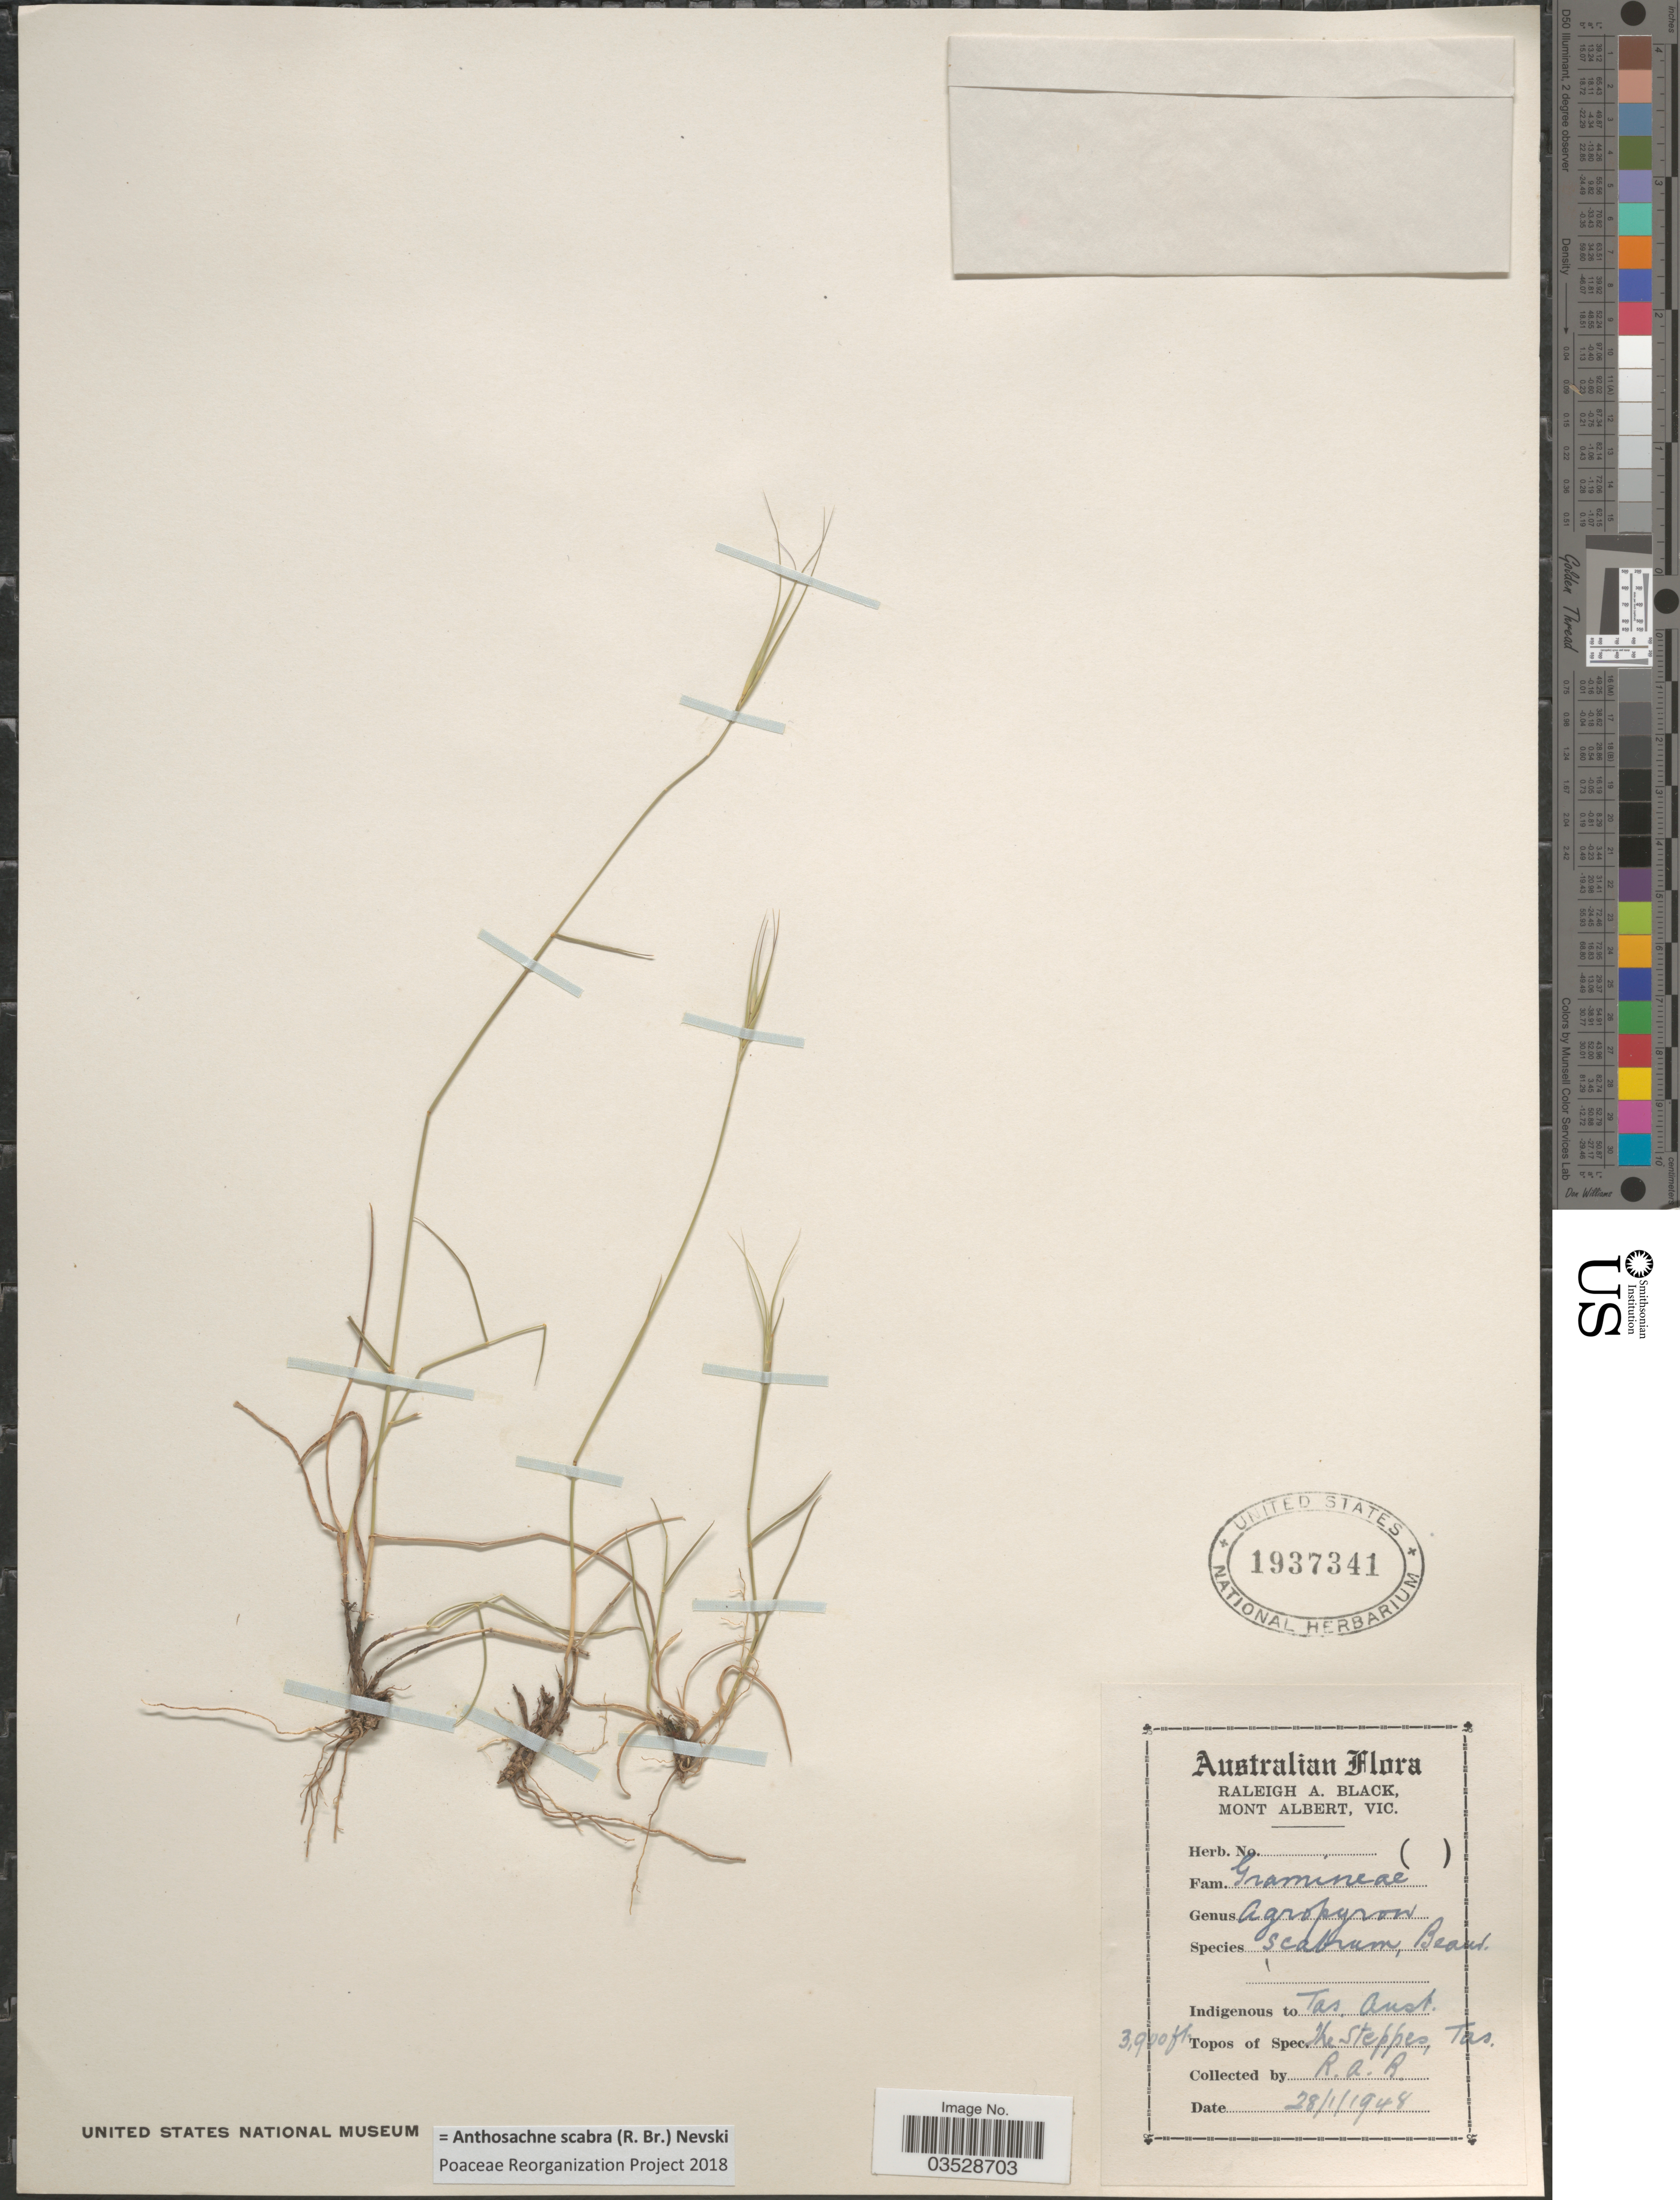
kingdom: Plantae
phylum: Tracheophyta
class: Liliopsida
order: Poales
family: Poaceae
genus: Anthosachne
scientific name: Anthosachne scabra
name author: (R. Br.) Nevski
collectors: R. A. Black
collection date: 1948-01-28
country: Australia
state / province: Tasmania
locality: The Steppes.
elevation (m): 1189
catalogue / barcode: US 1937341